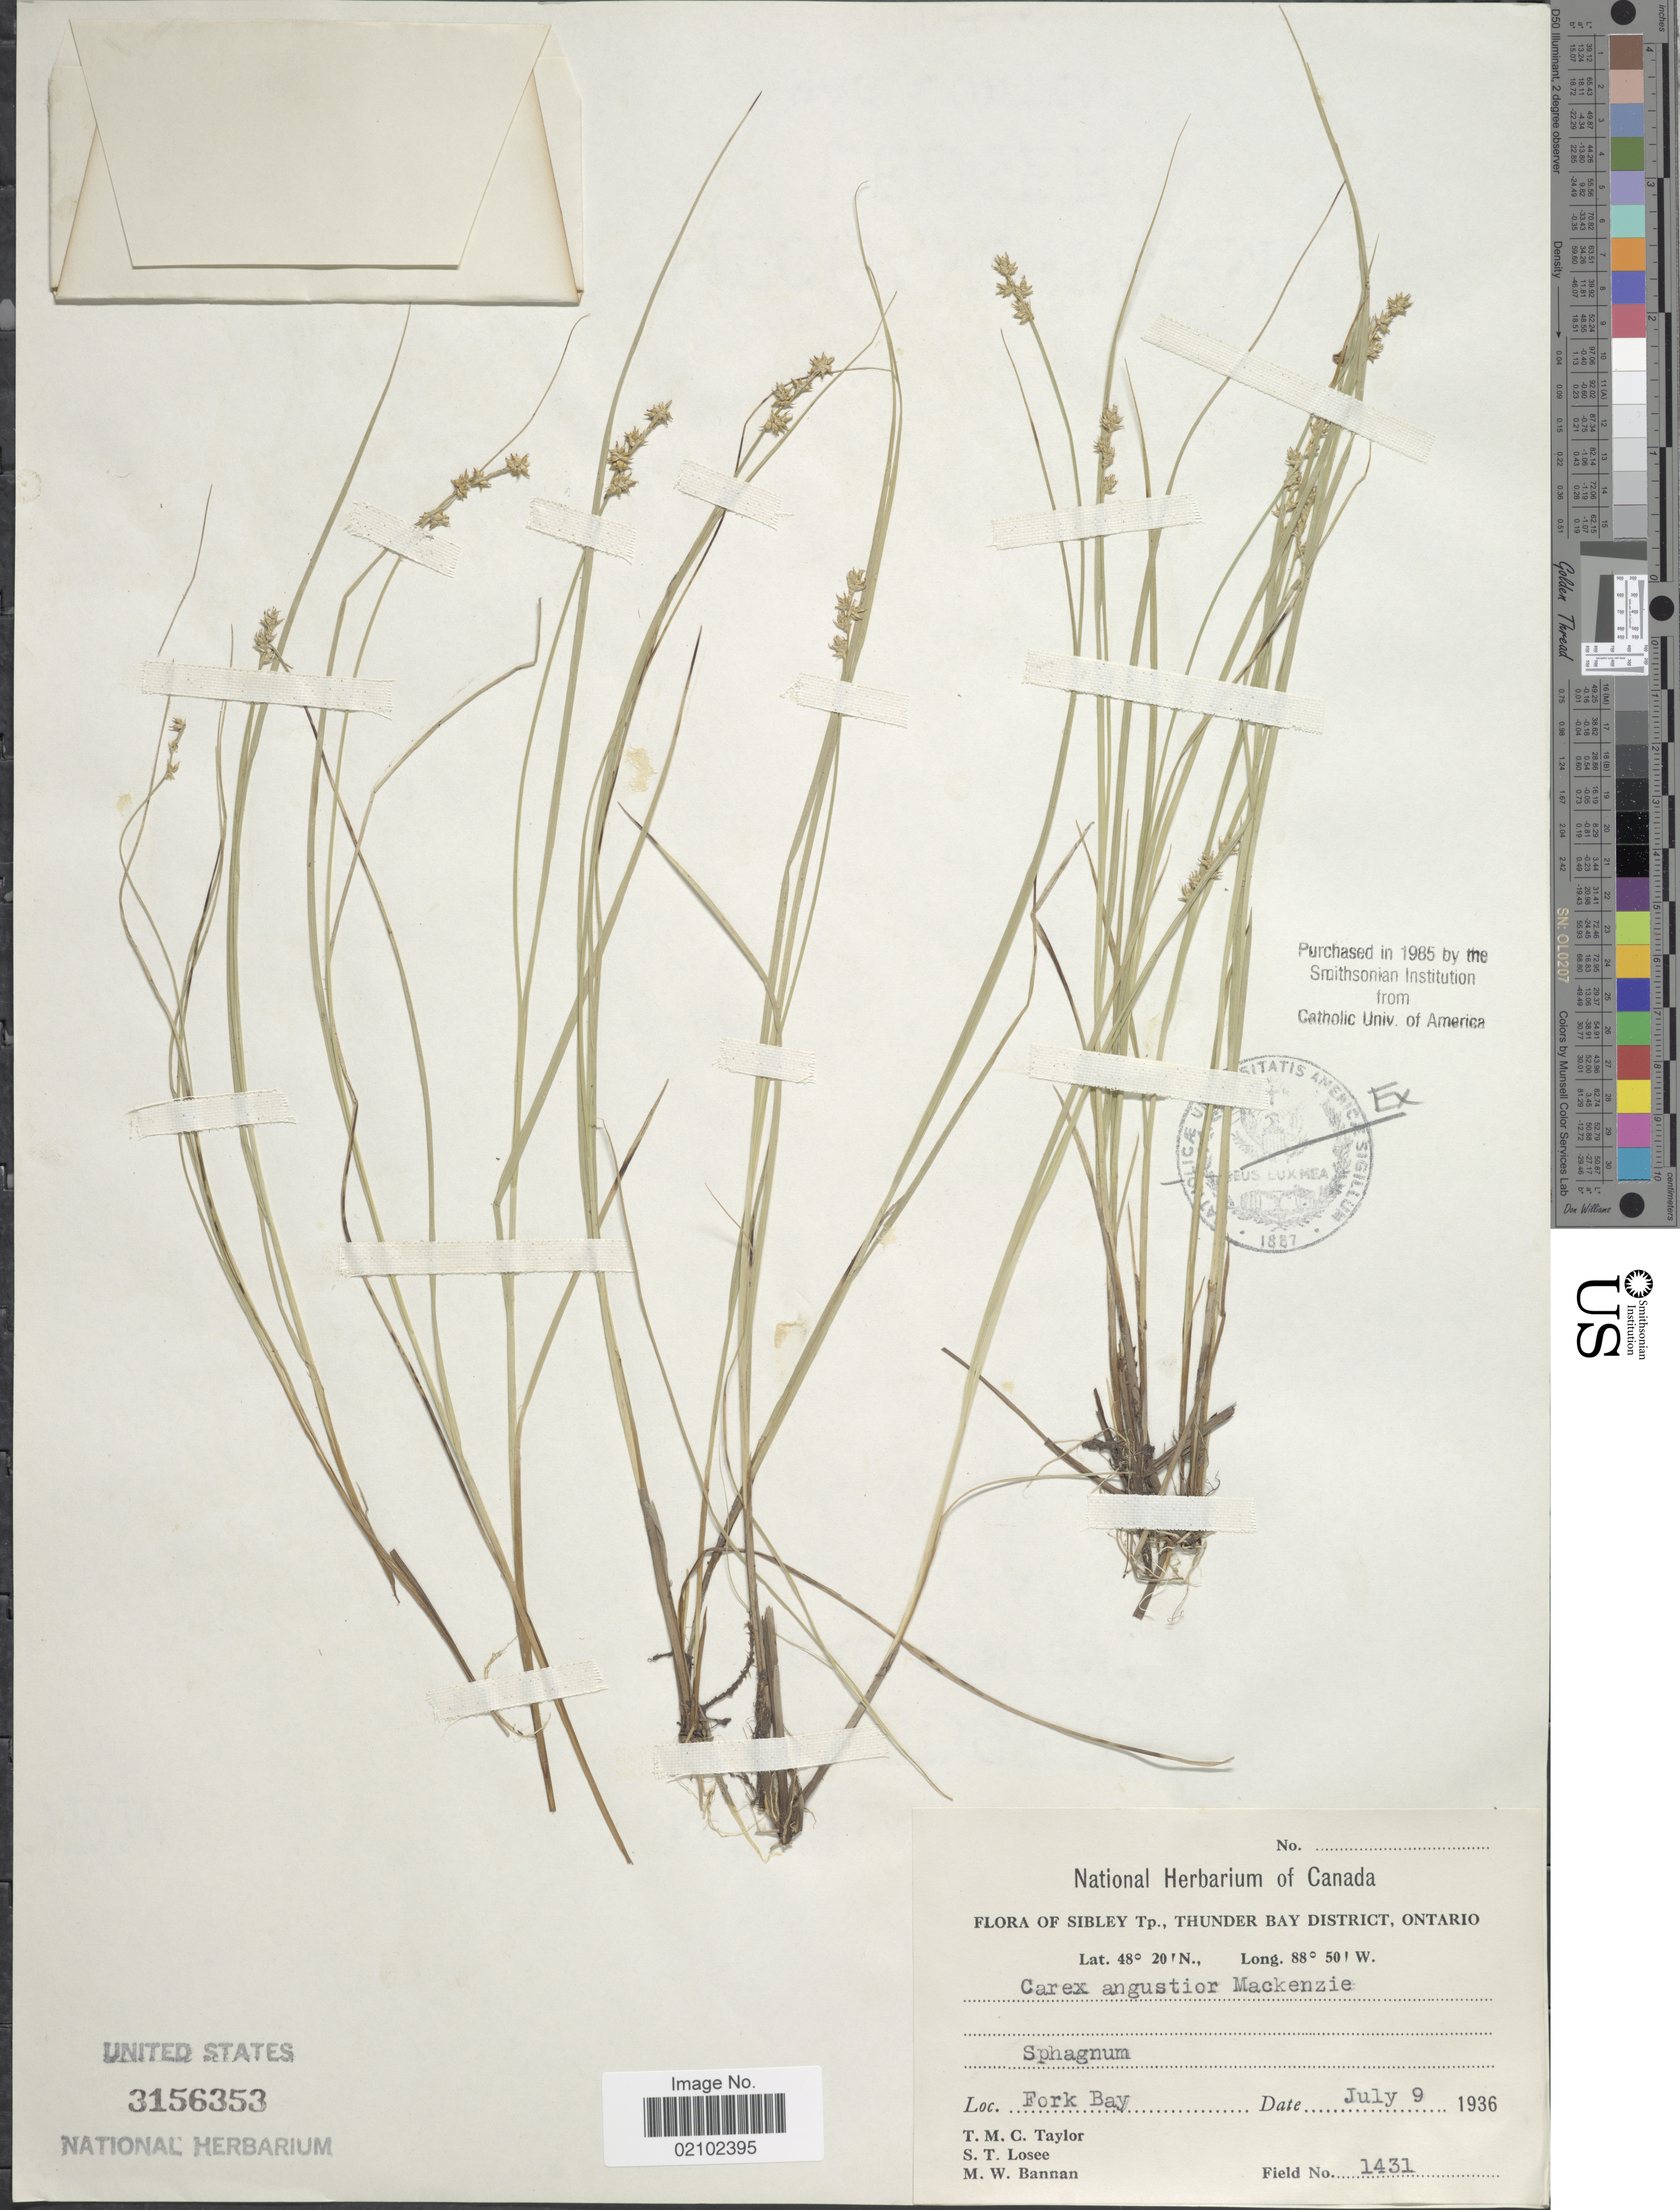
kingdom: Plantae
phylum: Tracheophyta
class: Liliopsida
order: Poales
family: Cyperaceae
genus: Carex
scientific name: Carex echinata subsp. echinata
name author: Murray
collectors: T. M. C. Taylor, S. Losee & M. Bannan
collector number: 1431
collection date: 1936-07-09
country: Canada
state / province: Ontario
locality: Sibley Tp., Thunder Bay District, Fork Bay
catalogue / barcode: US 3156353